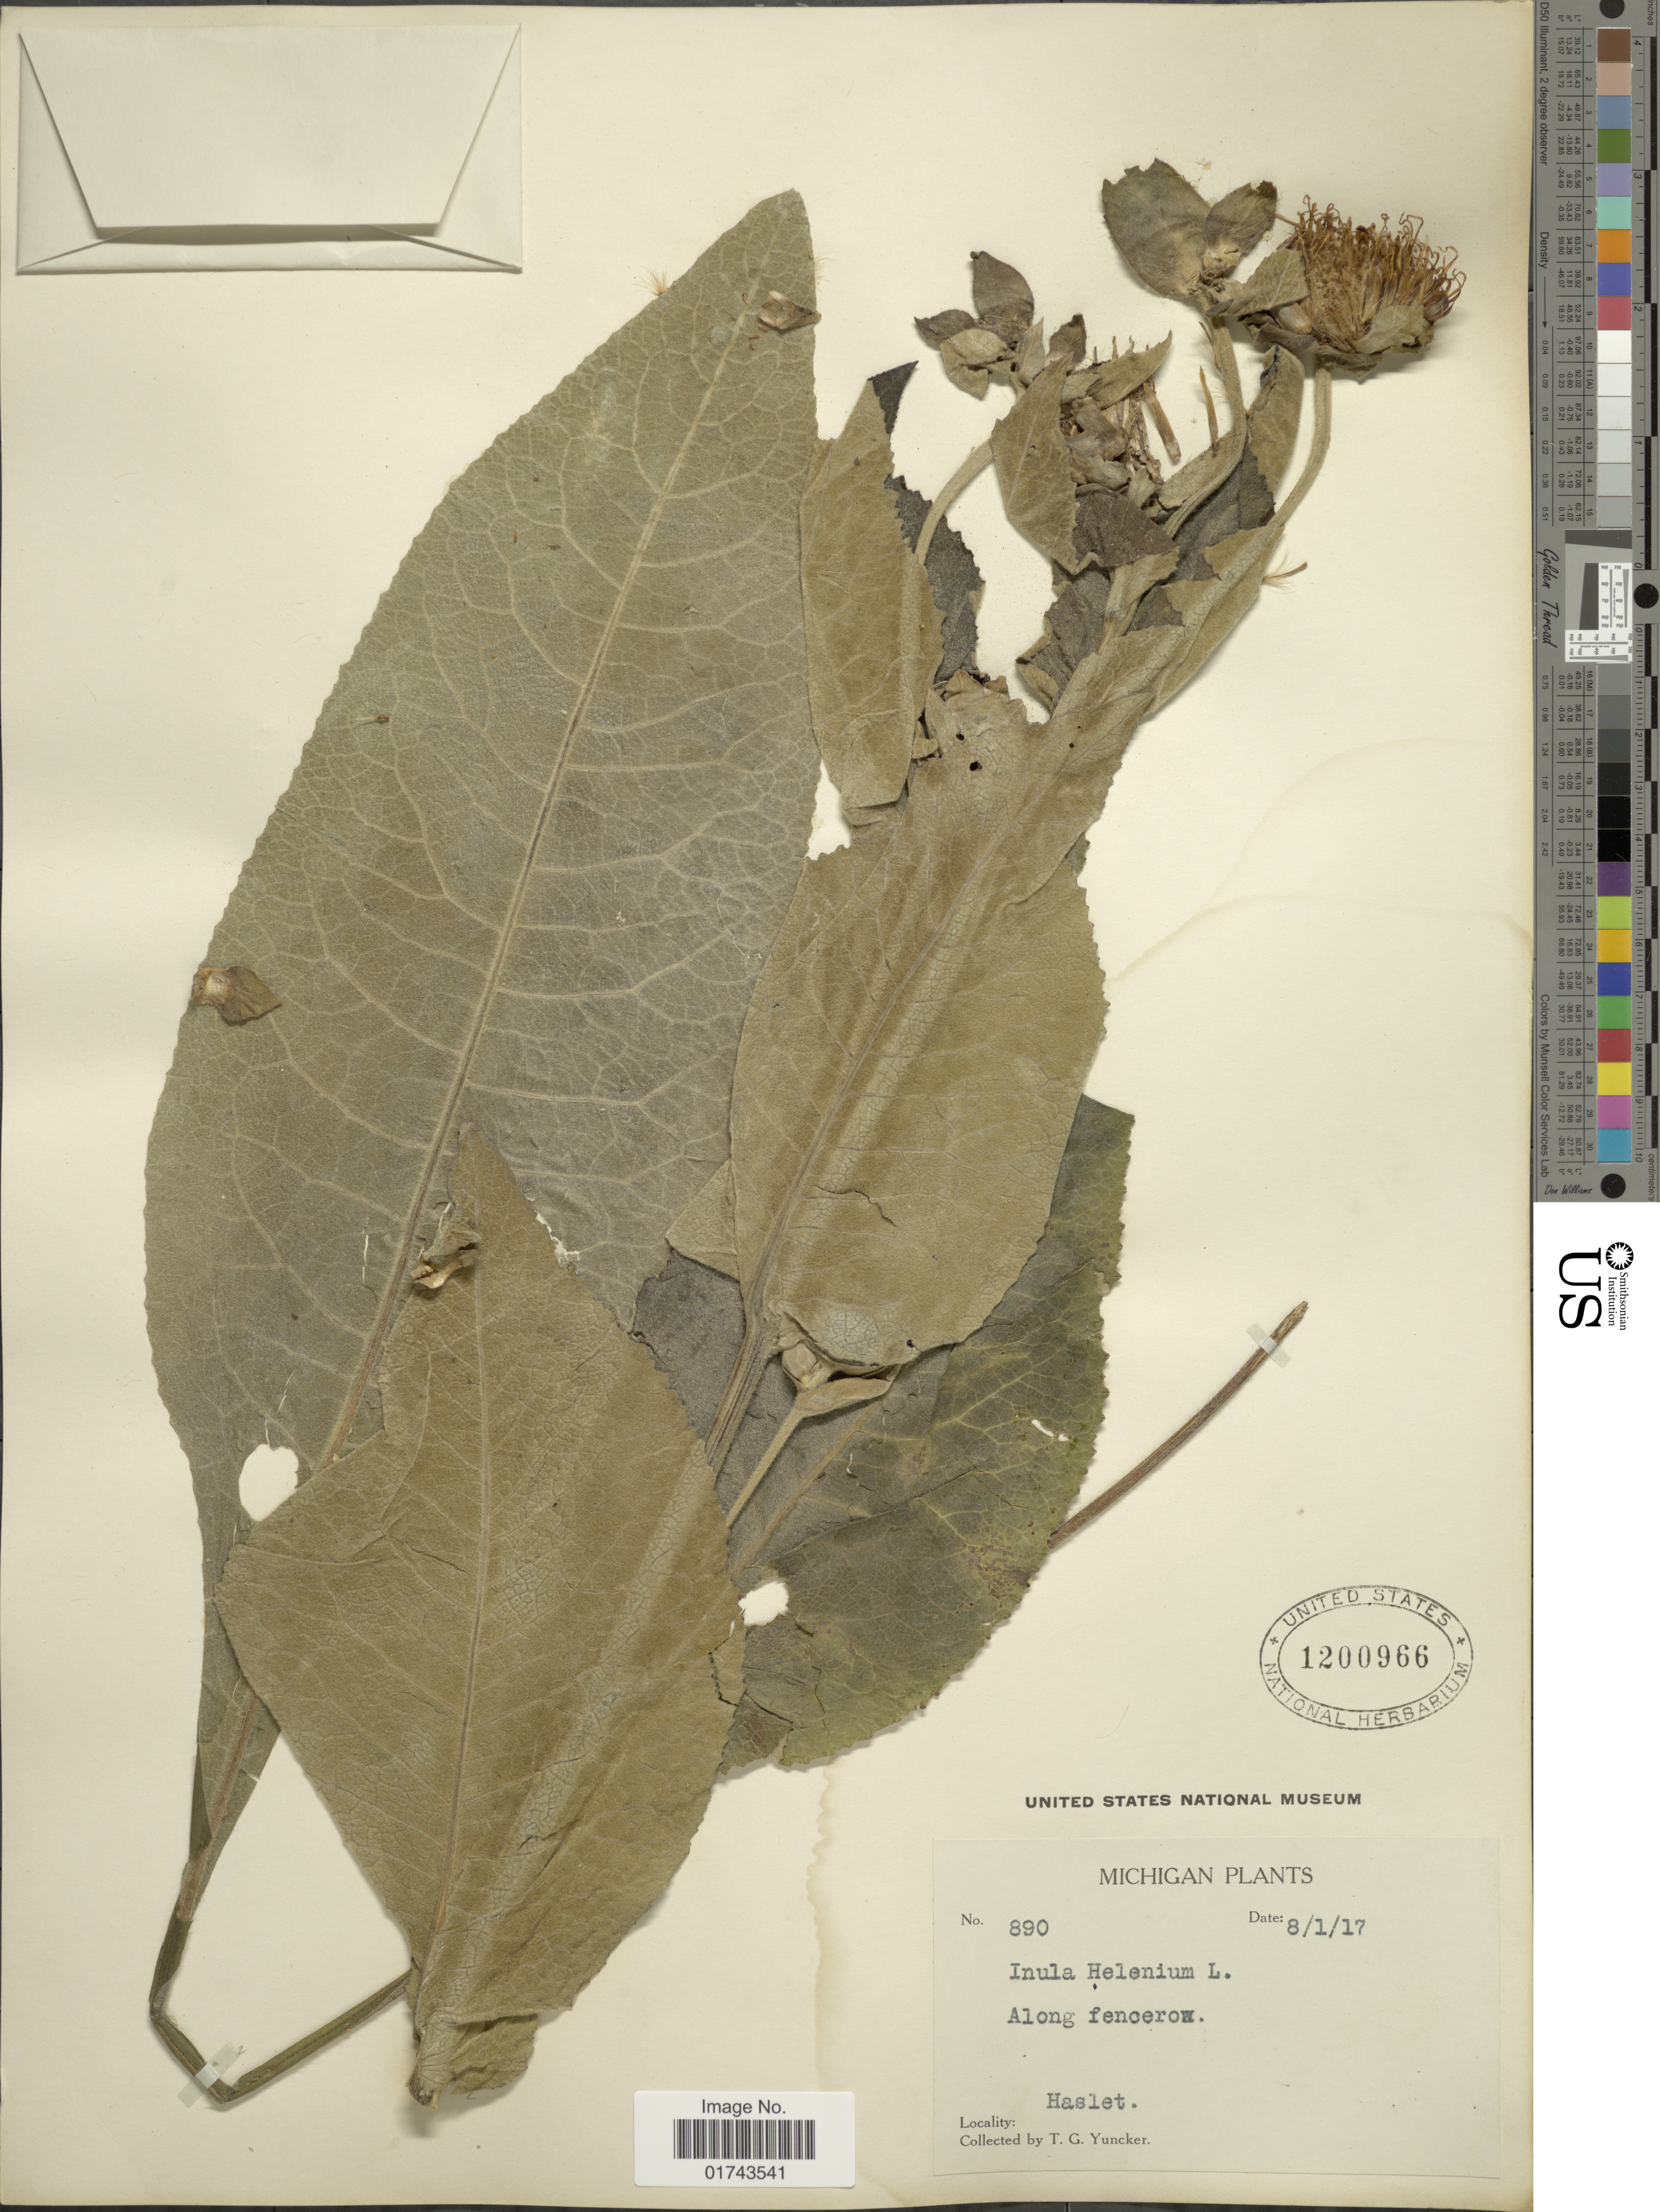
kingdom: Plantae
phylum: Tracheophyta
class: Magnoliopsida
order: Asterales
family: Asteraceae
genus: Inula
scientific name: Inula helenium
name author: L.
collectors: T. G. Yuncker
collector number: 890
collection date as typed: Transcribed d/m/y: 1/8/17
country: United States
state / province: Michigan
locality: Along fencerow, Haslet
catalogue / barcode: US 1200966